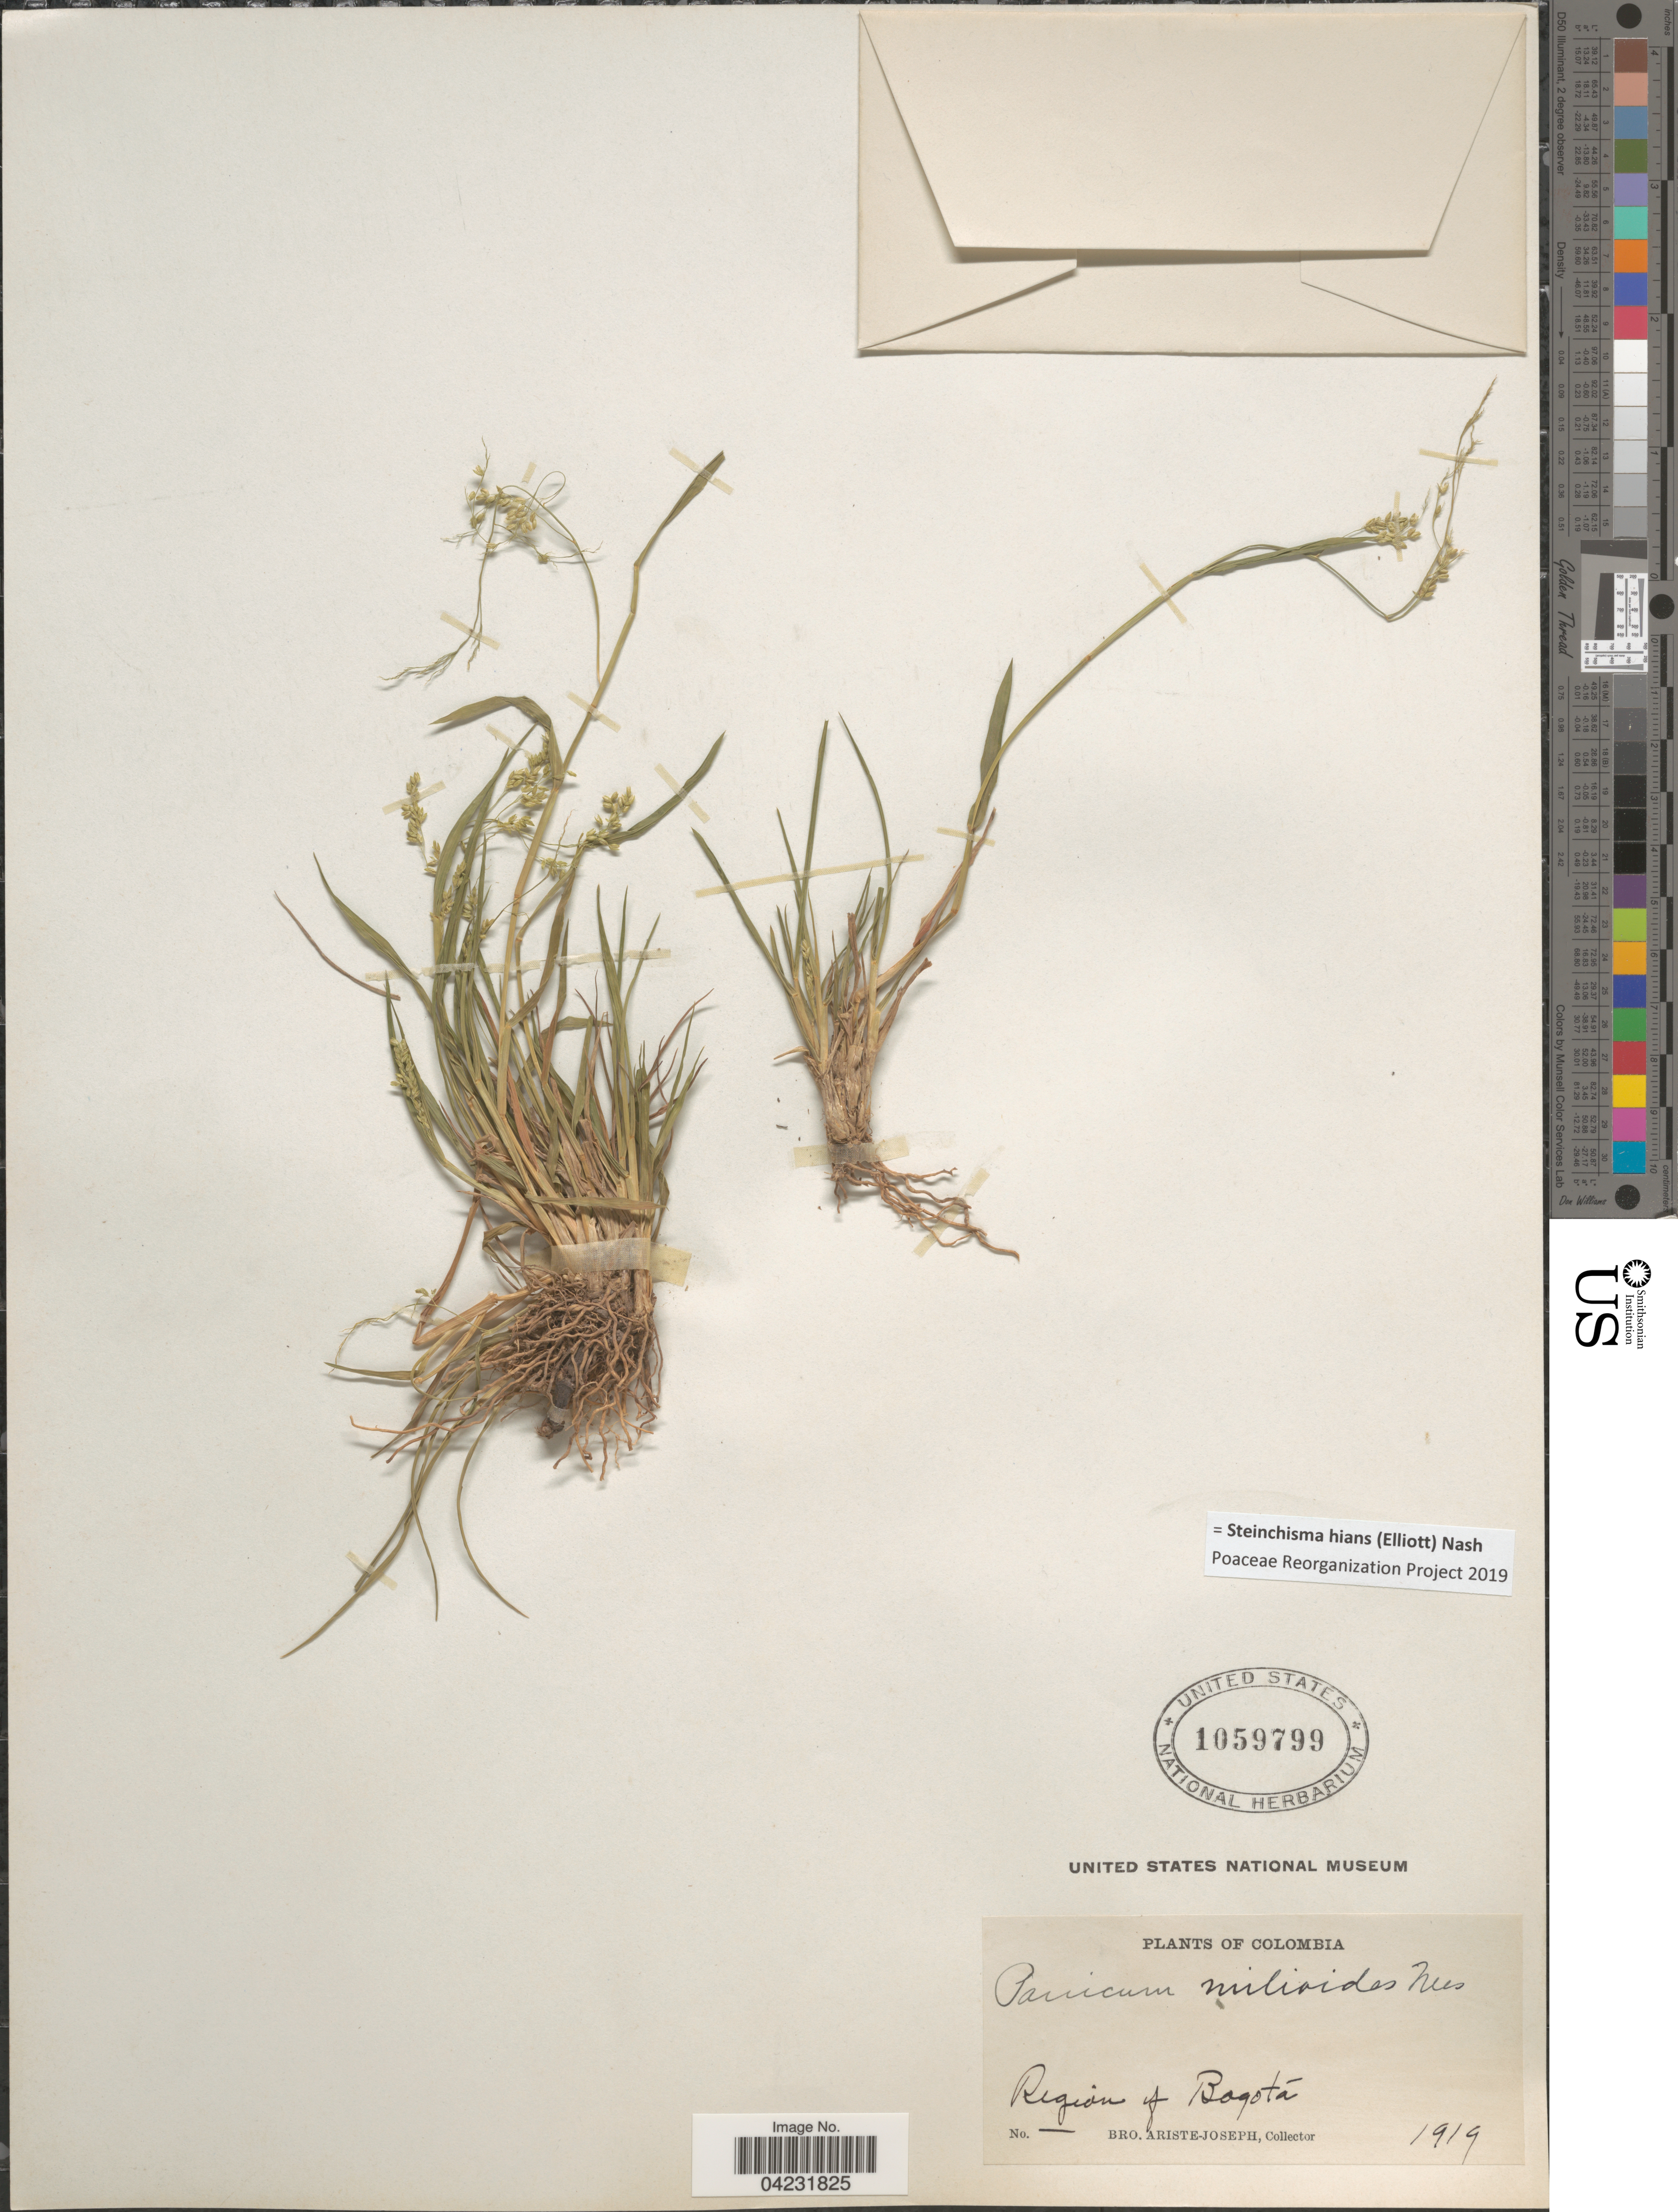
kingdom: Plantae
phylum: Tracheophyta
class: Liliopsida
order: Poales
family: Poaceae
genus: Steinchisma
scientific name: Steinchisma hians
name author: (Elliott) Nash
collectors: Bro. Ariste-Joseph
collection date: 1919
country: Colombia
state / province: Bogota D.C.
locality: Region of Bogotá.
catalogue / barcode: US 1059799